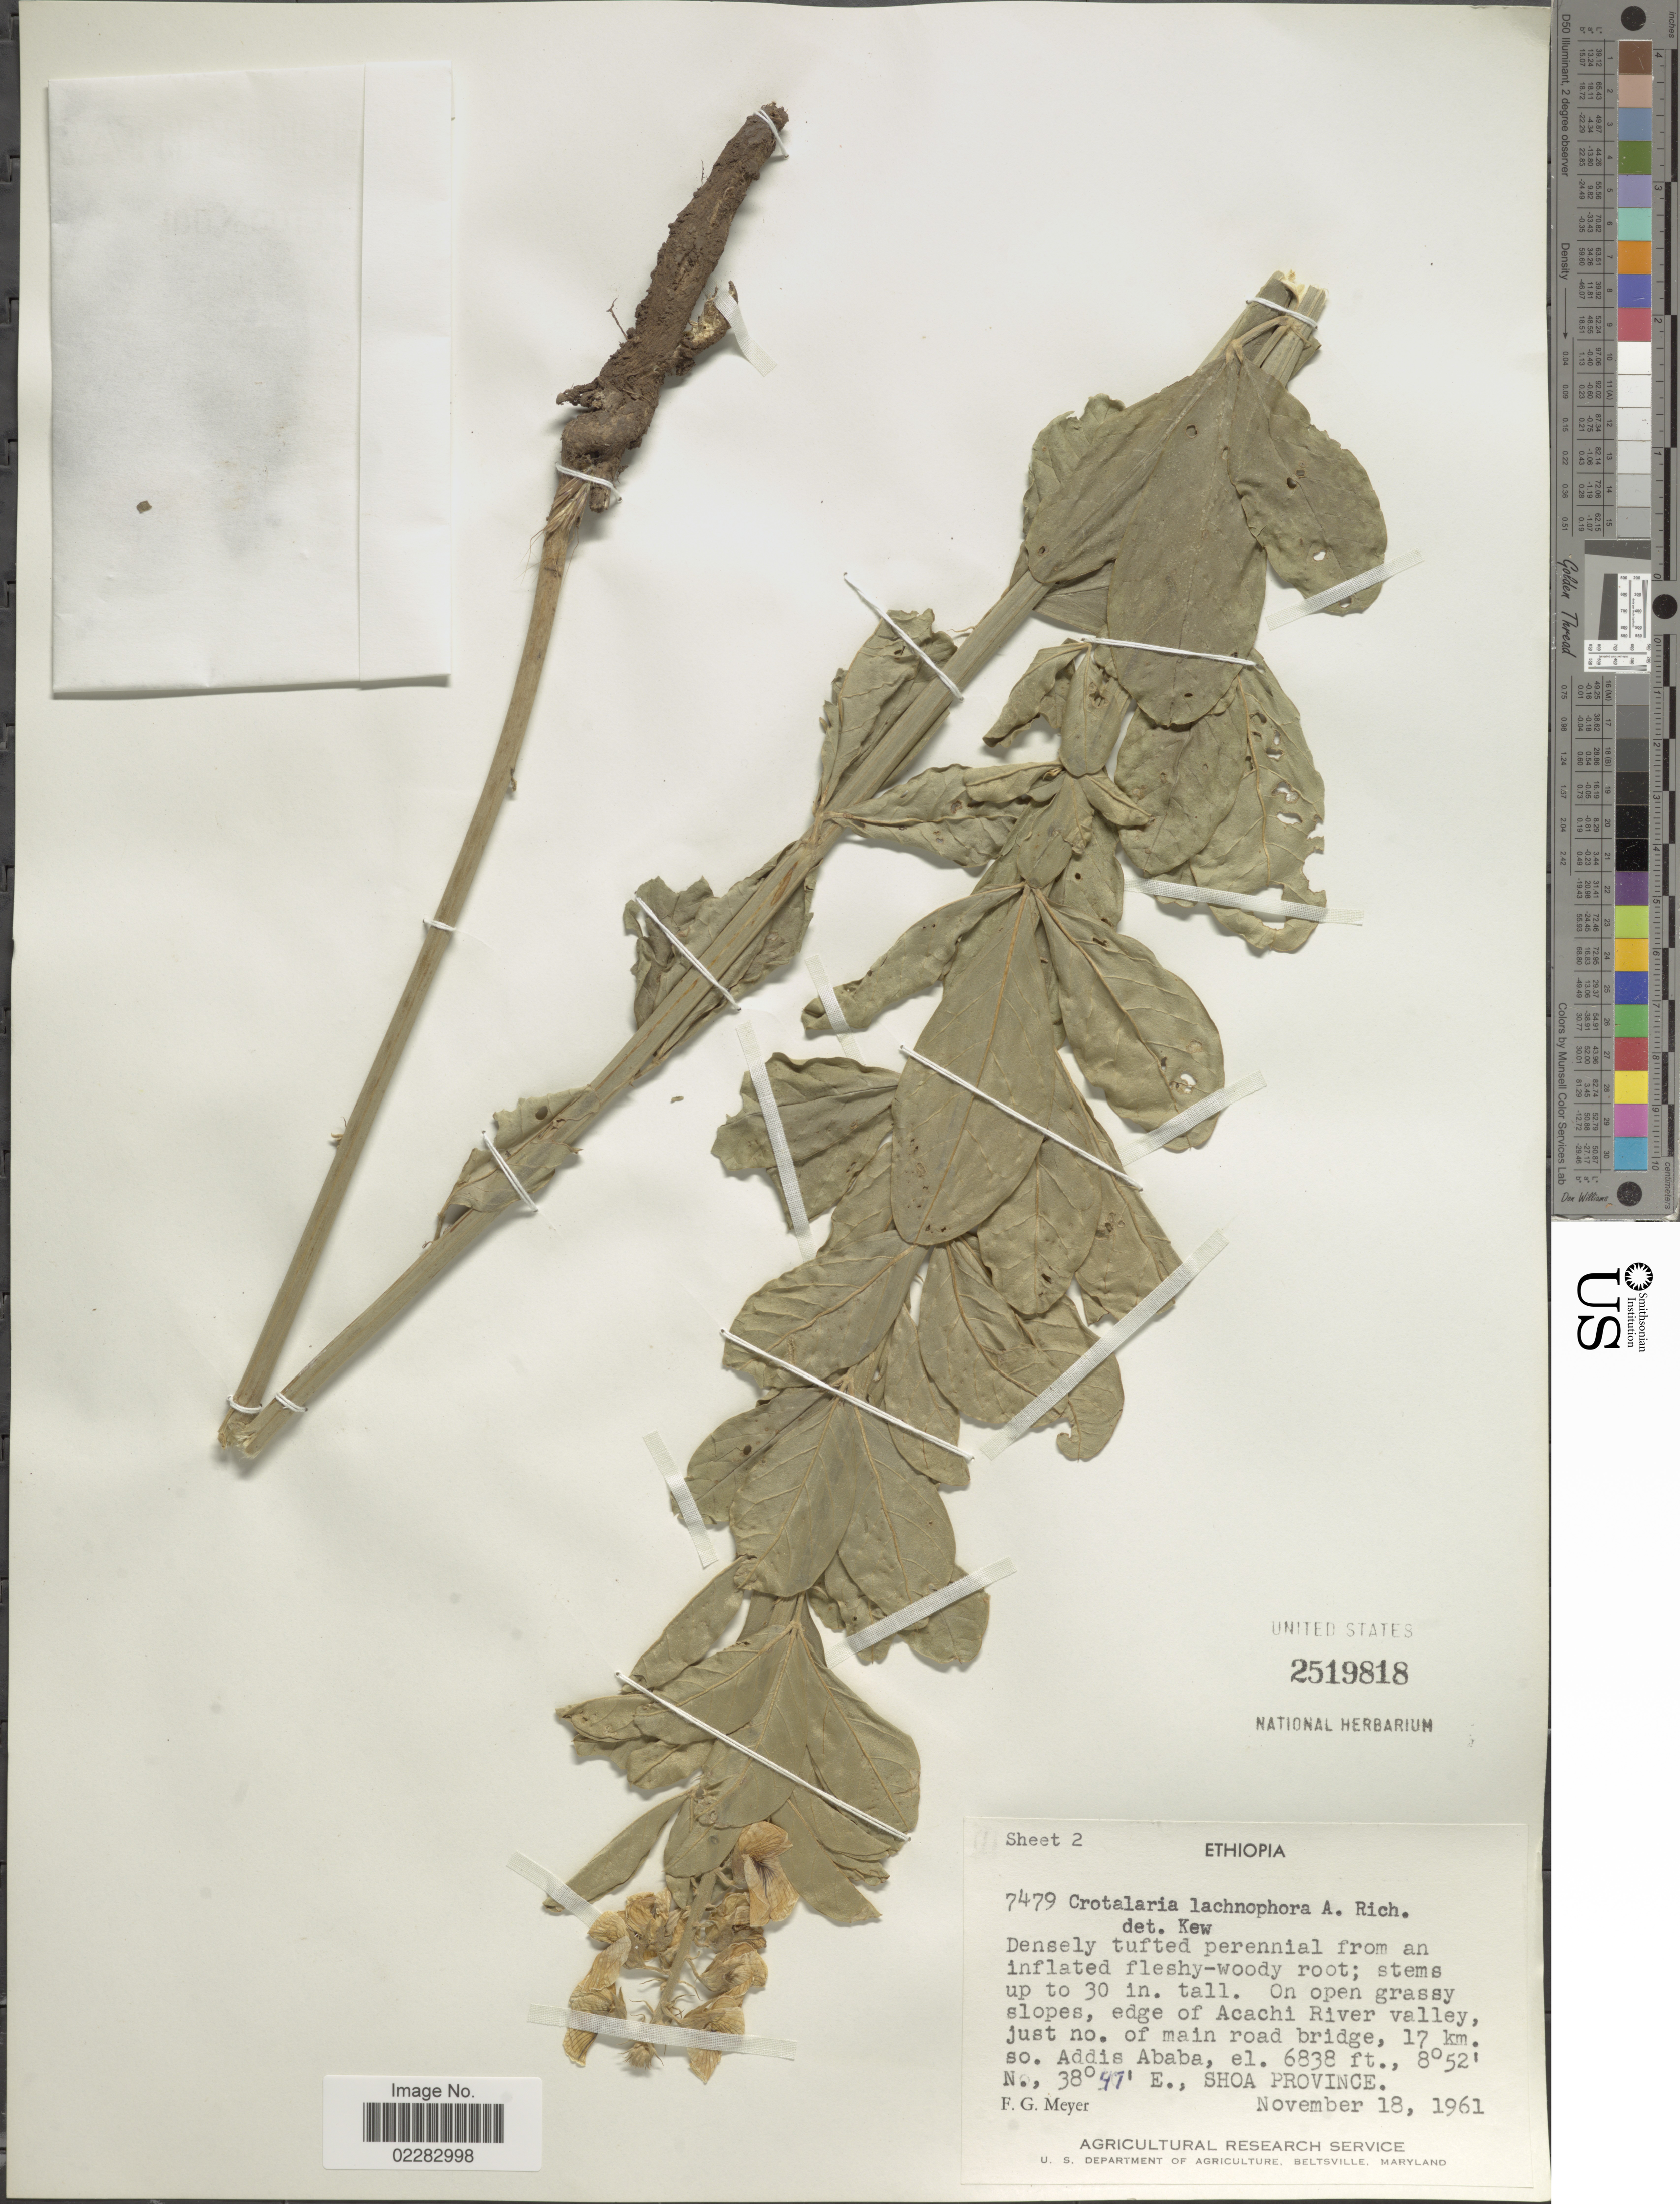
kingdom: Plantae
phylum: Tracheophyta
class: Magnoliopsida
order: Fabales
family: Fabaceae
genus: Crotalaria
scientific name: Crotalaria lachnophora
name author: A. Rich.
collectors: F. G. Meyer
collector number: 7479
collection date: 1961-11-18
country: Ethiopia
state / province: Addis Ababa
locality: On open grassy slopes, edge of Acachi River Valley, just no. of main road bridge, 17 km. so. Addis Ababa, Shoa Province.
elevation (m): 2084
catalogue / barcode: US 2519818